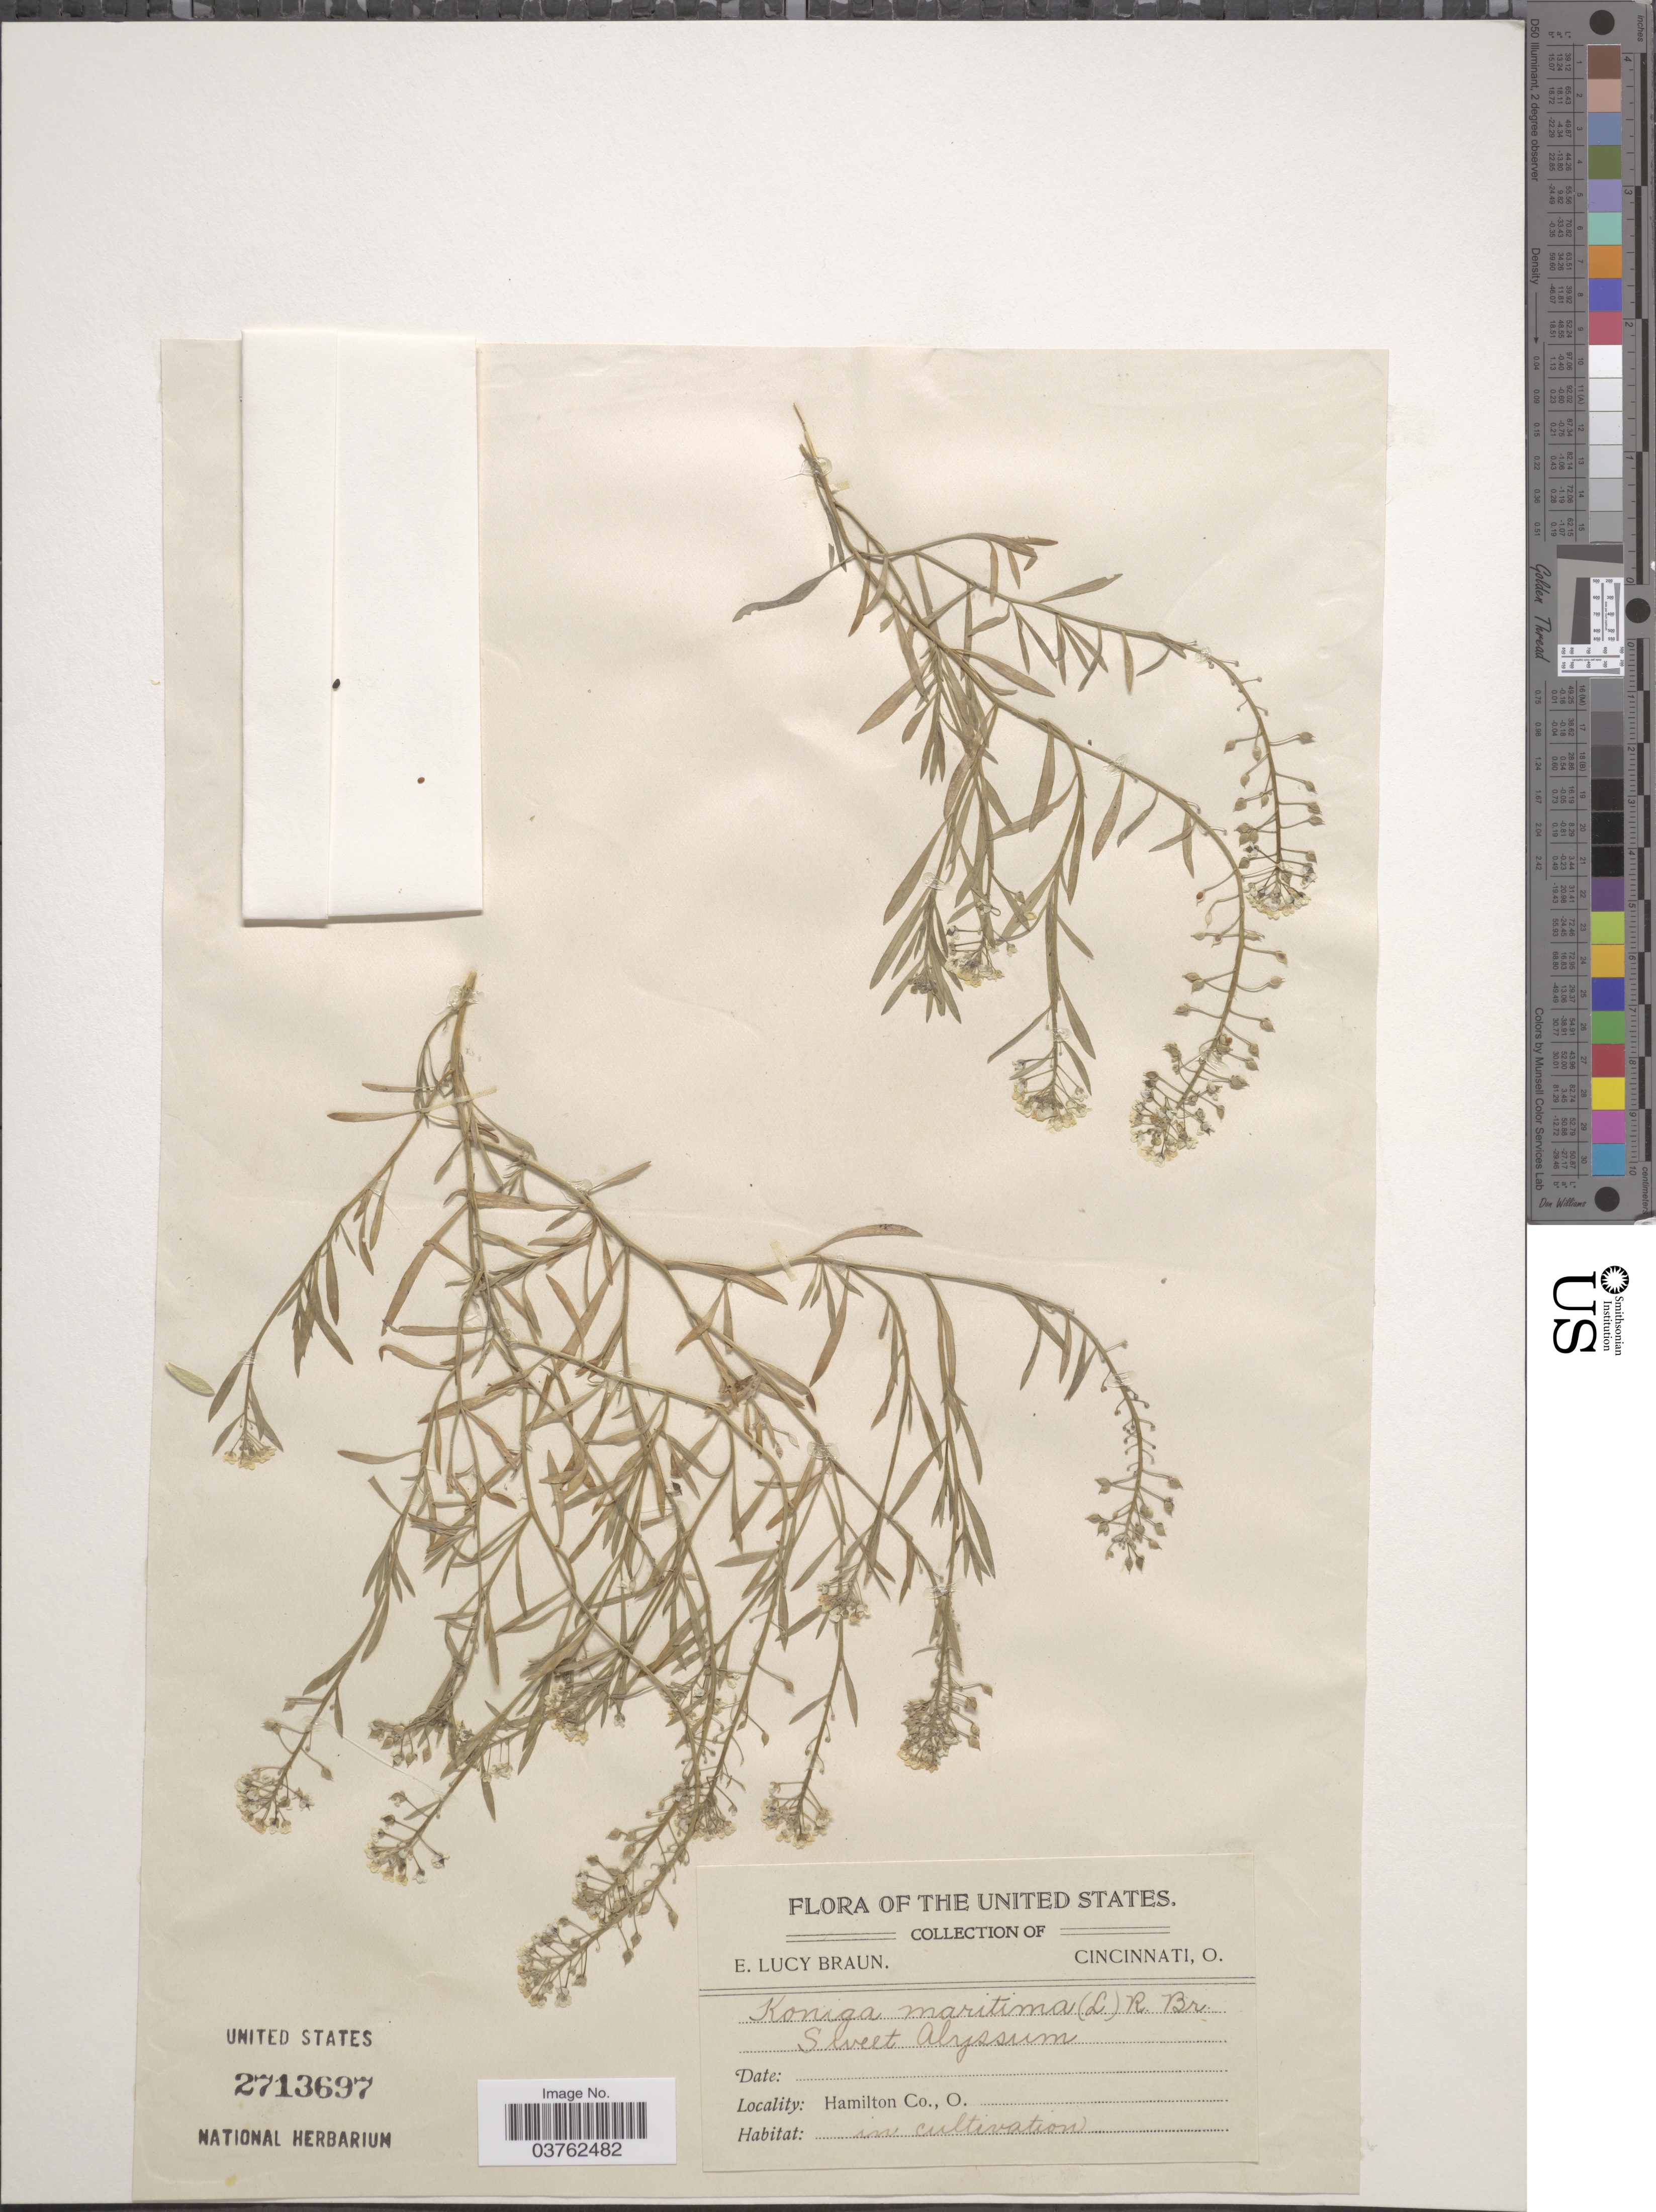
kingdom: Plantae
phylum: Tracheophyta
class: Magnoliopsida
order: Brassicales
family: Brassicaceae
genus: Lobularia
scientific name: Lobularia maritima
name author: (L.) Desv.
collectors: E. L. Braun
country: United States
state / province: Ohio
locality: Hamilton Co.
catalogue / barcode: US 2713697